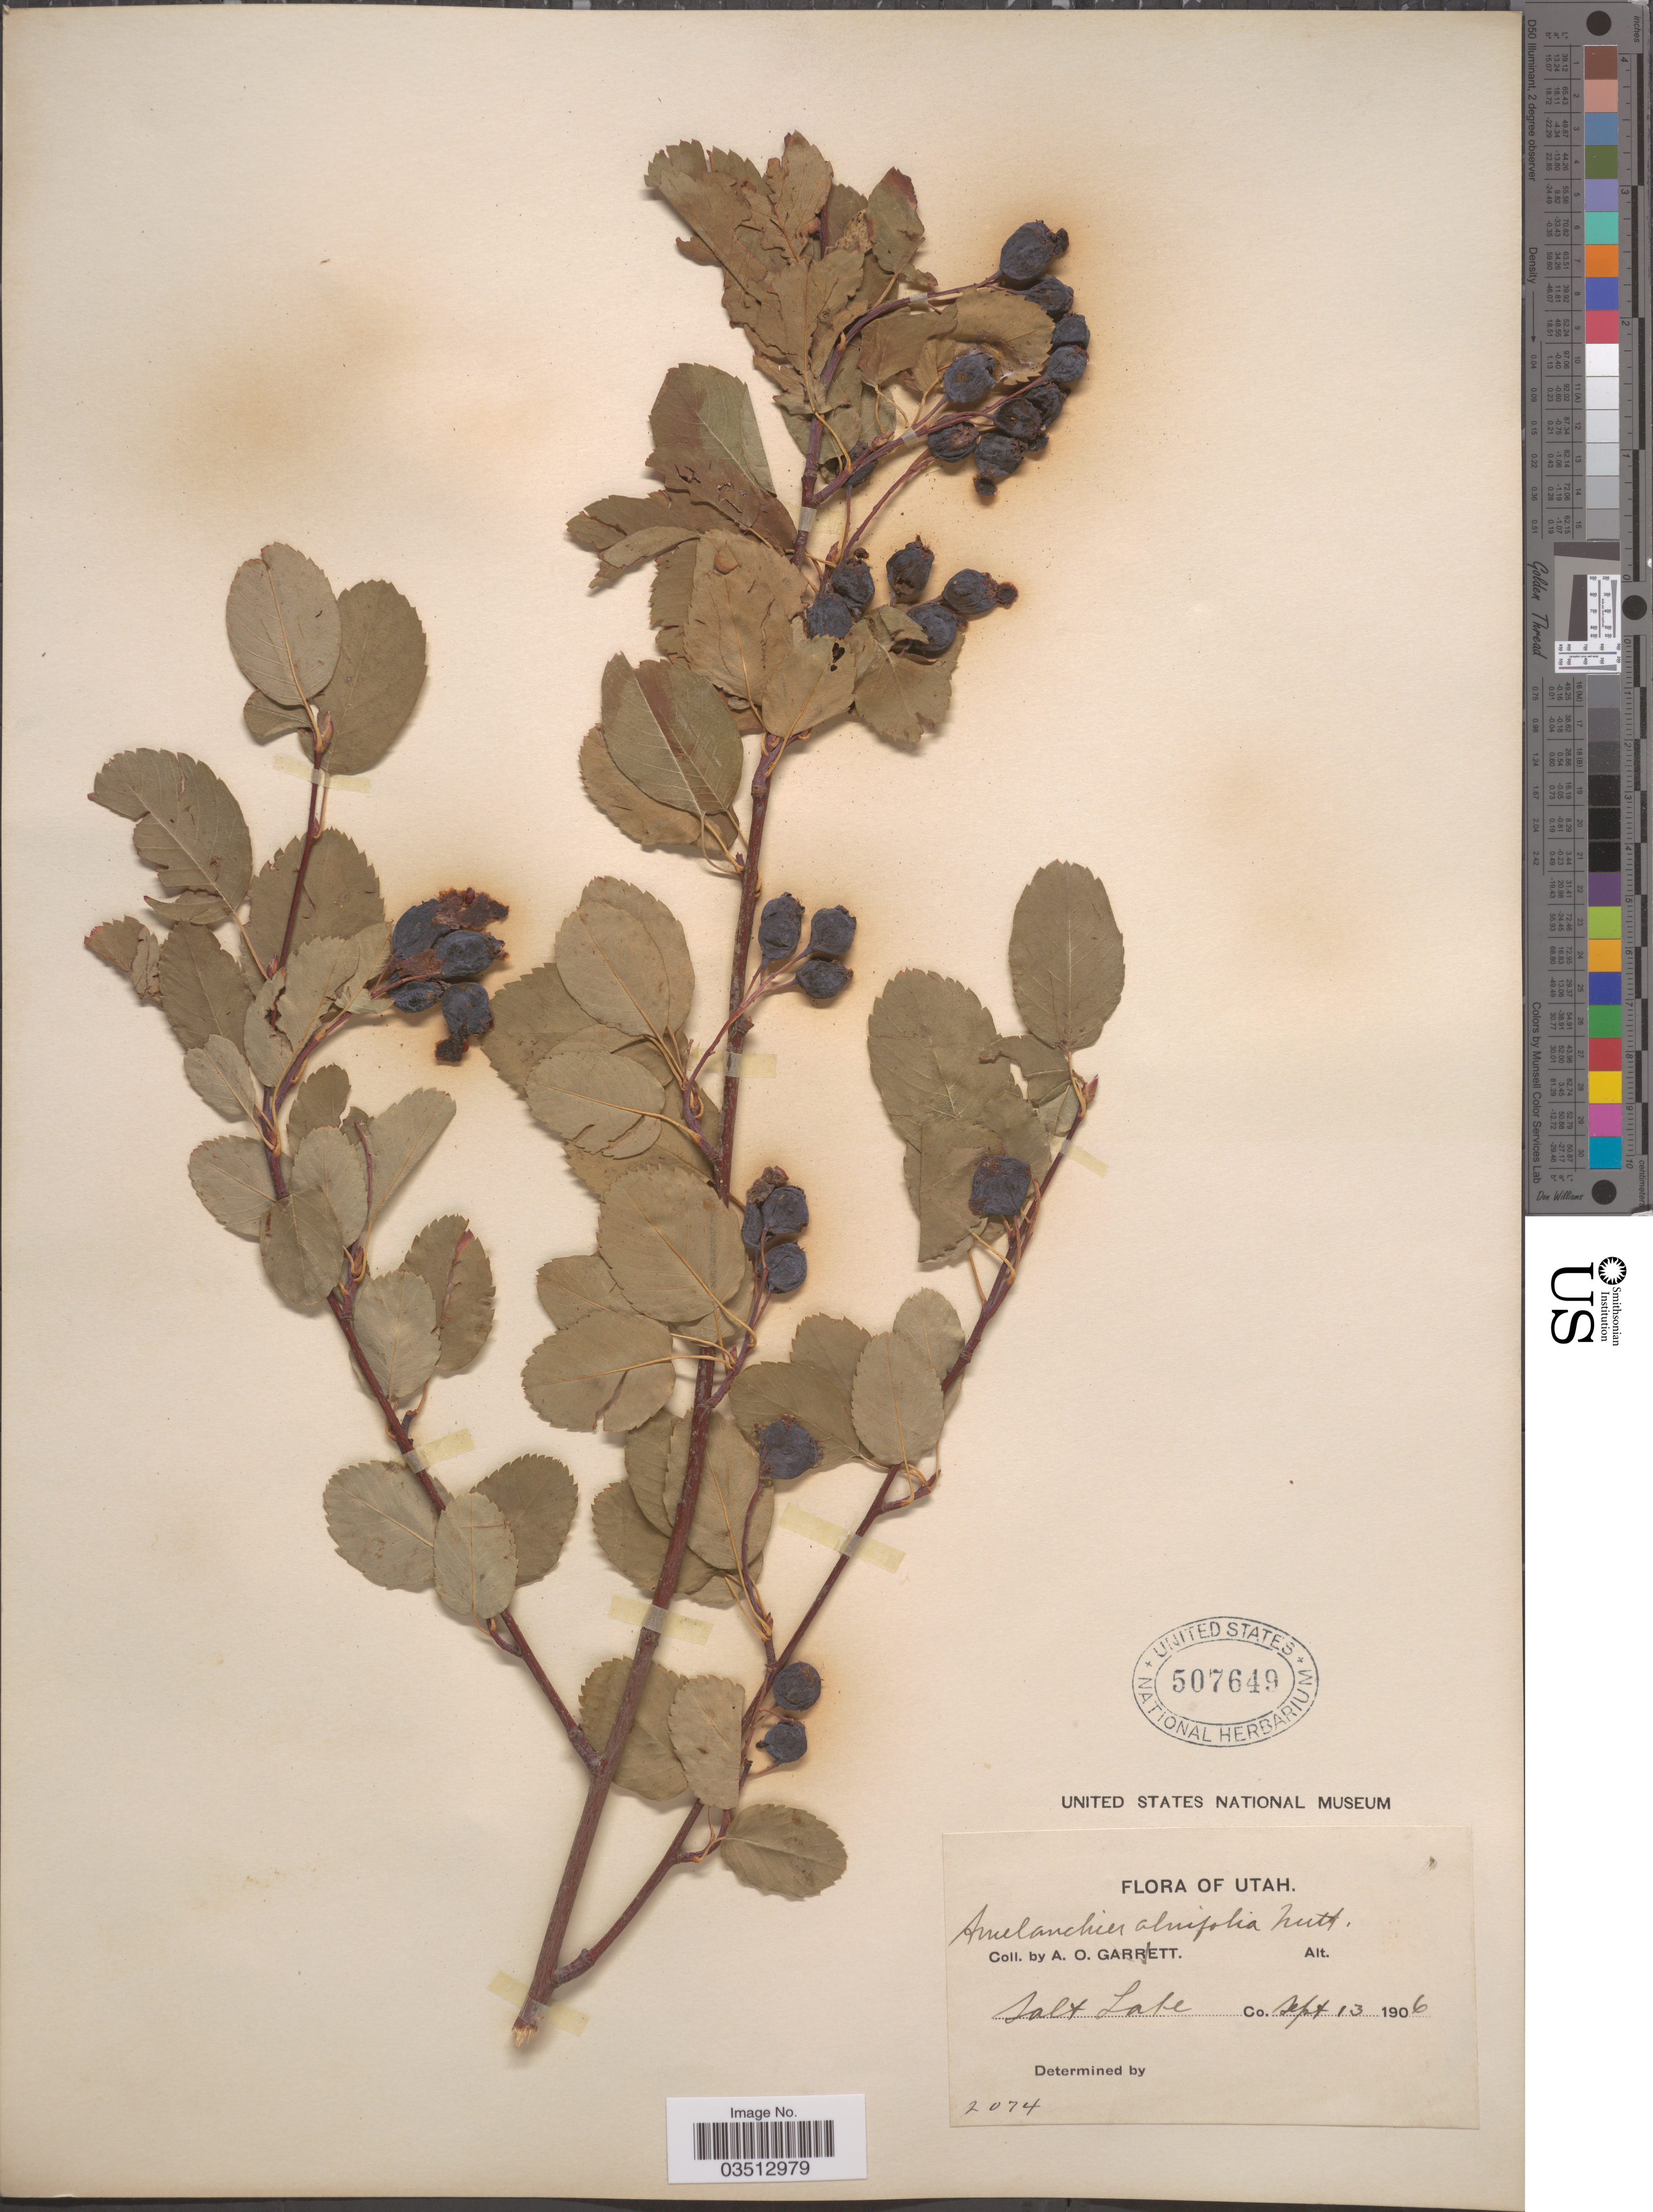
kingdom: Plantae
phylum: Tracheophyta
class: Magnoliopsida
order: Rosales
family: Rosaceae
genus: Amelanchier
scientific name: Amelanchier sp.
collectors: A. O. Garrett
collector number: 2074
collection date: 1906-09-13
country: United States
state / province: Utah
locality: Salt Lake Co.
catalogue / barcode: US 507649